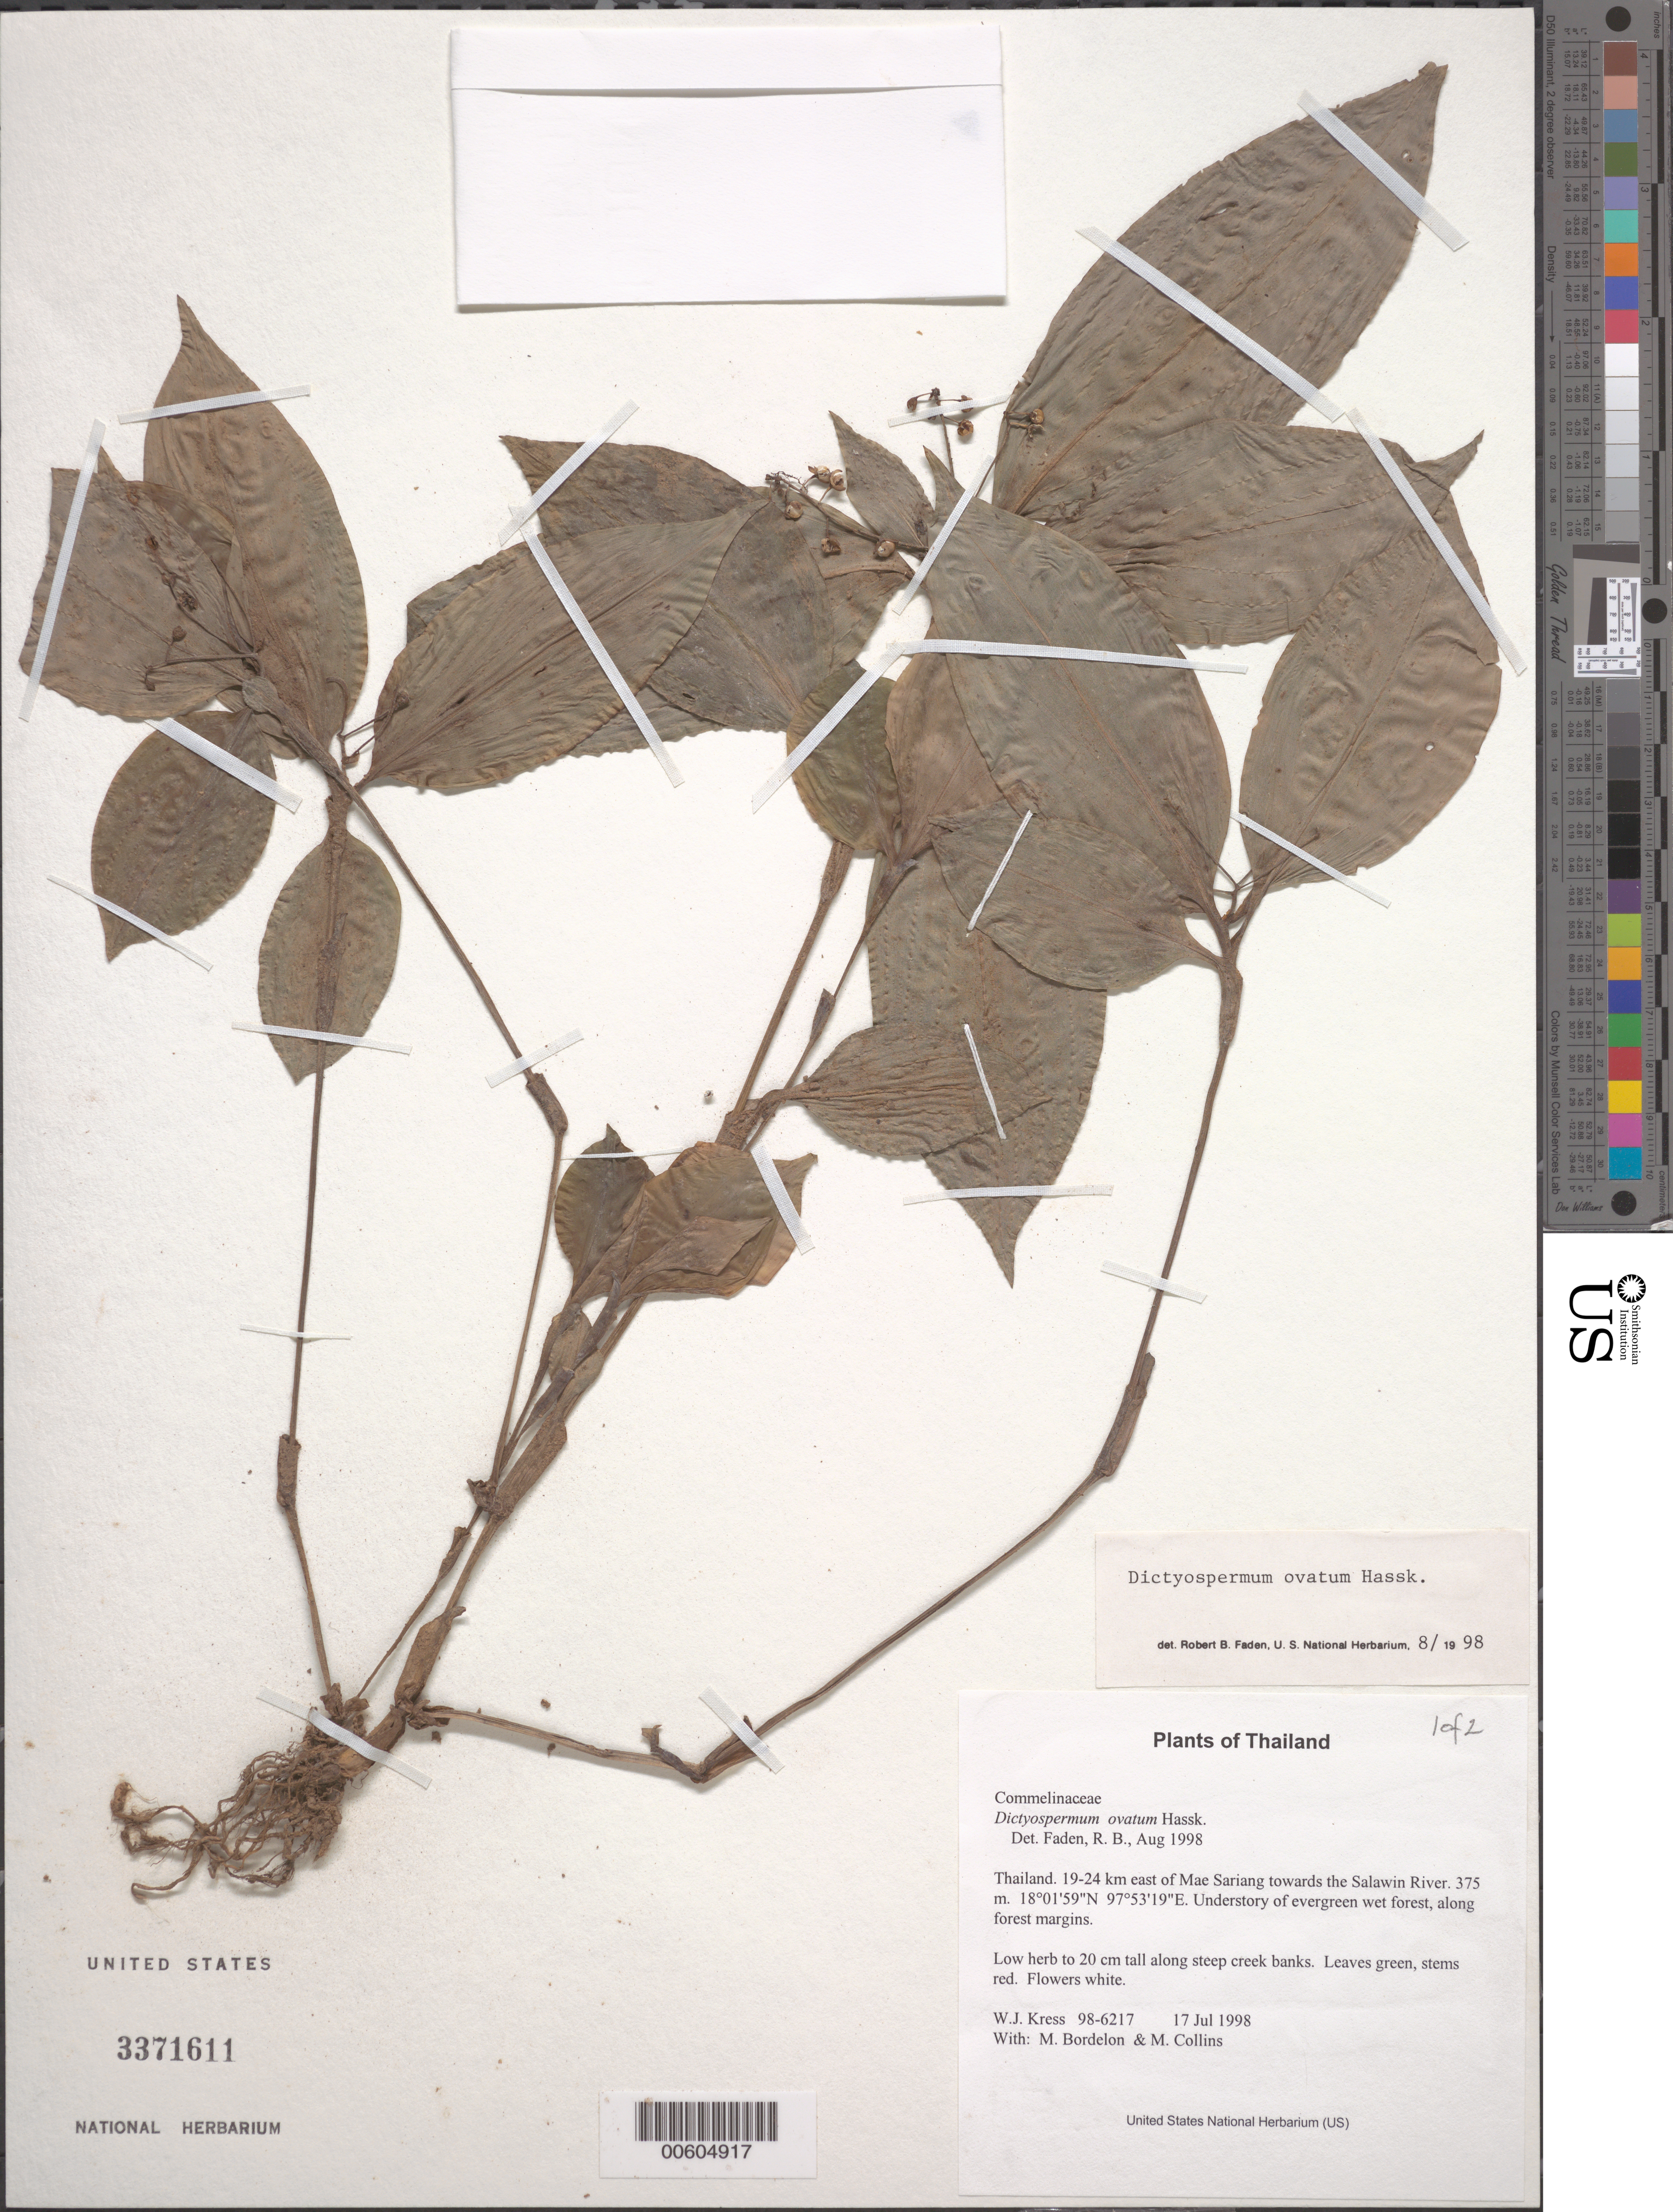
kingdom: Plantae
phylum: Tracheophyta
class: Liliopsida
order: Commelinales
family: Commelinaceae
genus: Dictyospermum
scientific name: Dictyospermum ovatum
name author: Hassk.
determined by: Faden, Robert B., (US), Smithsonian Institution - National Museum of Natural History (UNITED STATES)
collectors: W. J. Kress, M. Bordelon & M. Collins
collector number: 98-6217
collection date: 1998-07-17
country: Thailand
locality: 19-24 km east of Mae Sariang towards the Salawin River.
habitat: Understory of evergreen wet forest, along forest margins.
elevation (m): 375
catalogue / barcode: US 3371611